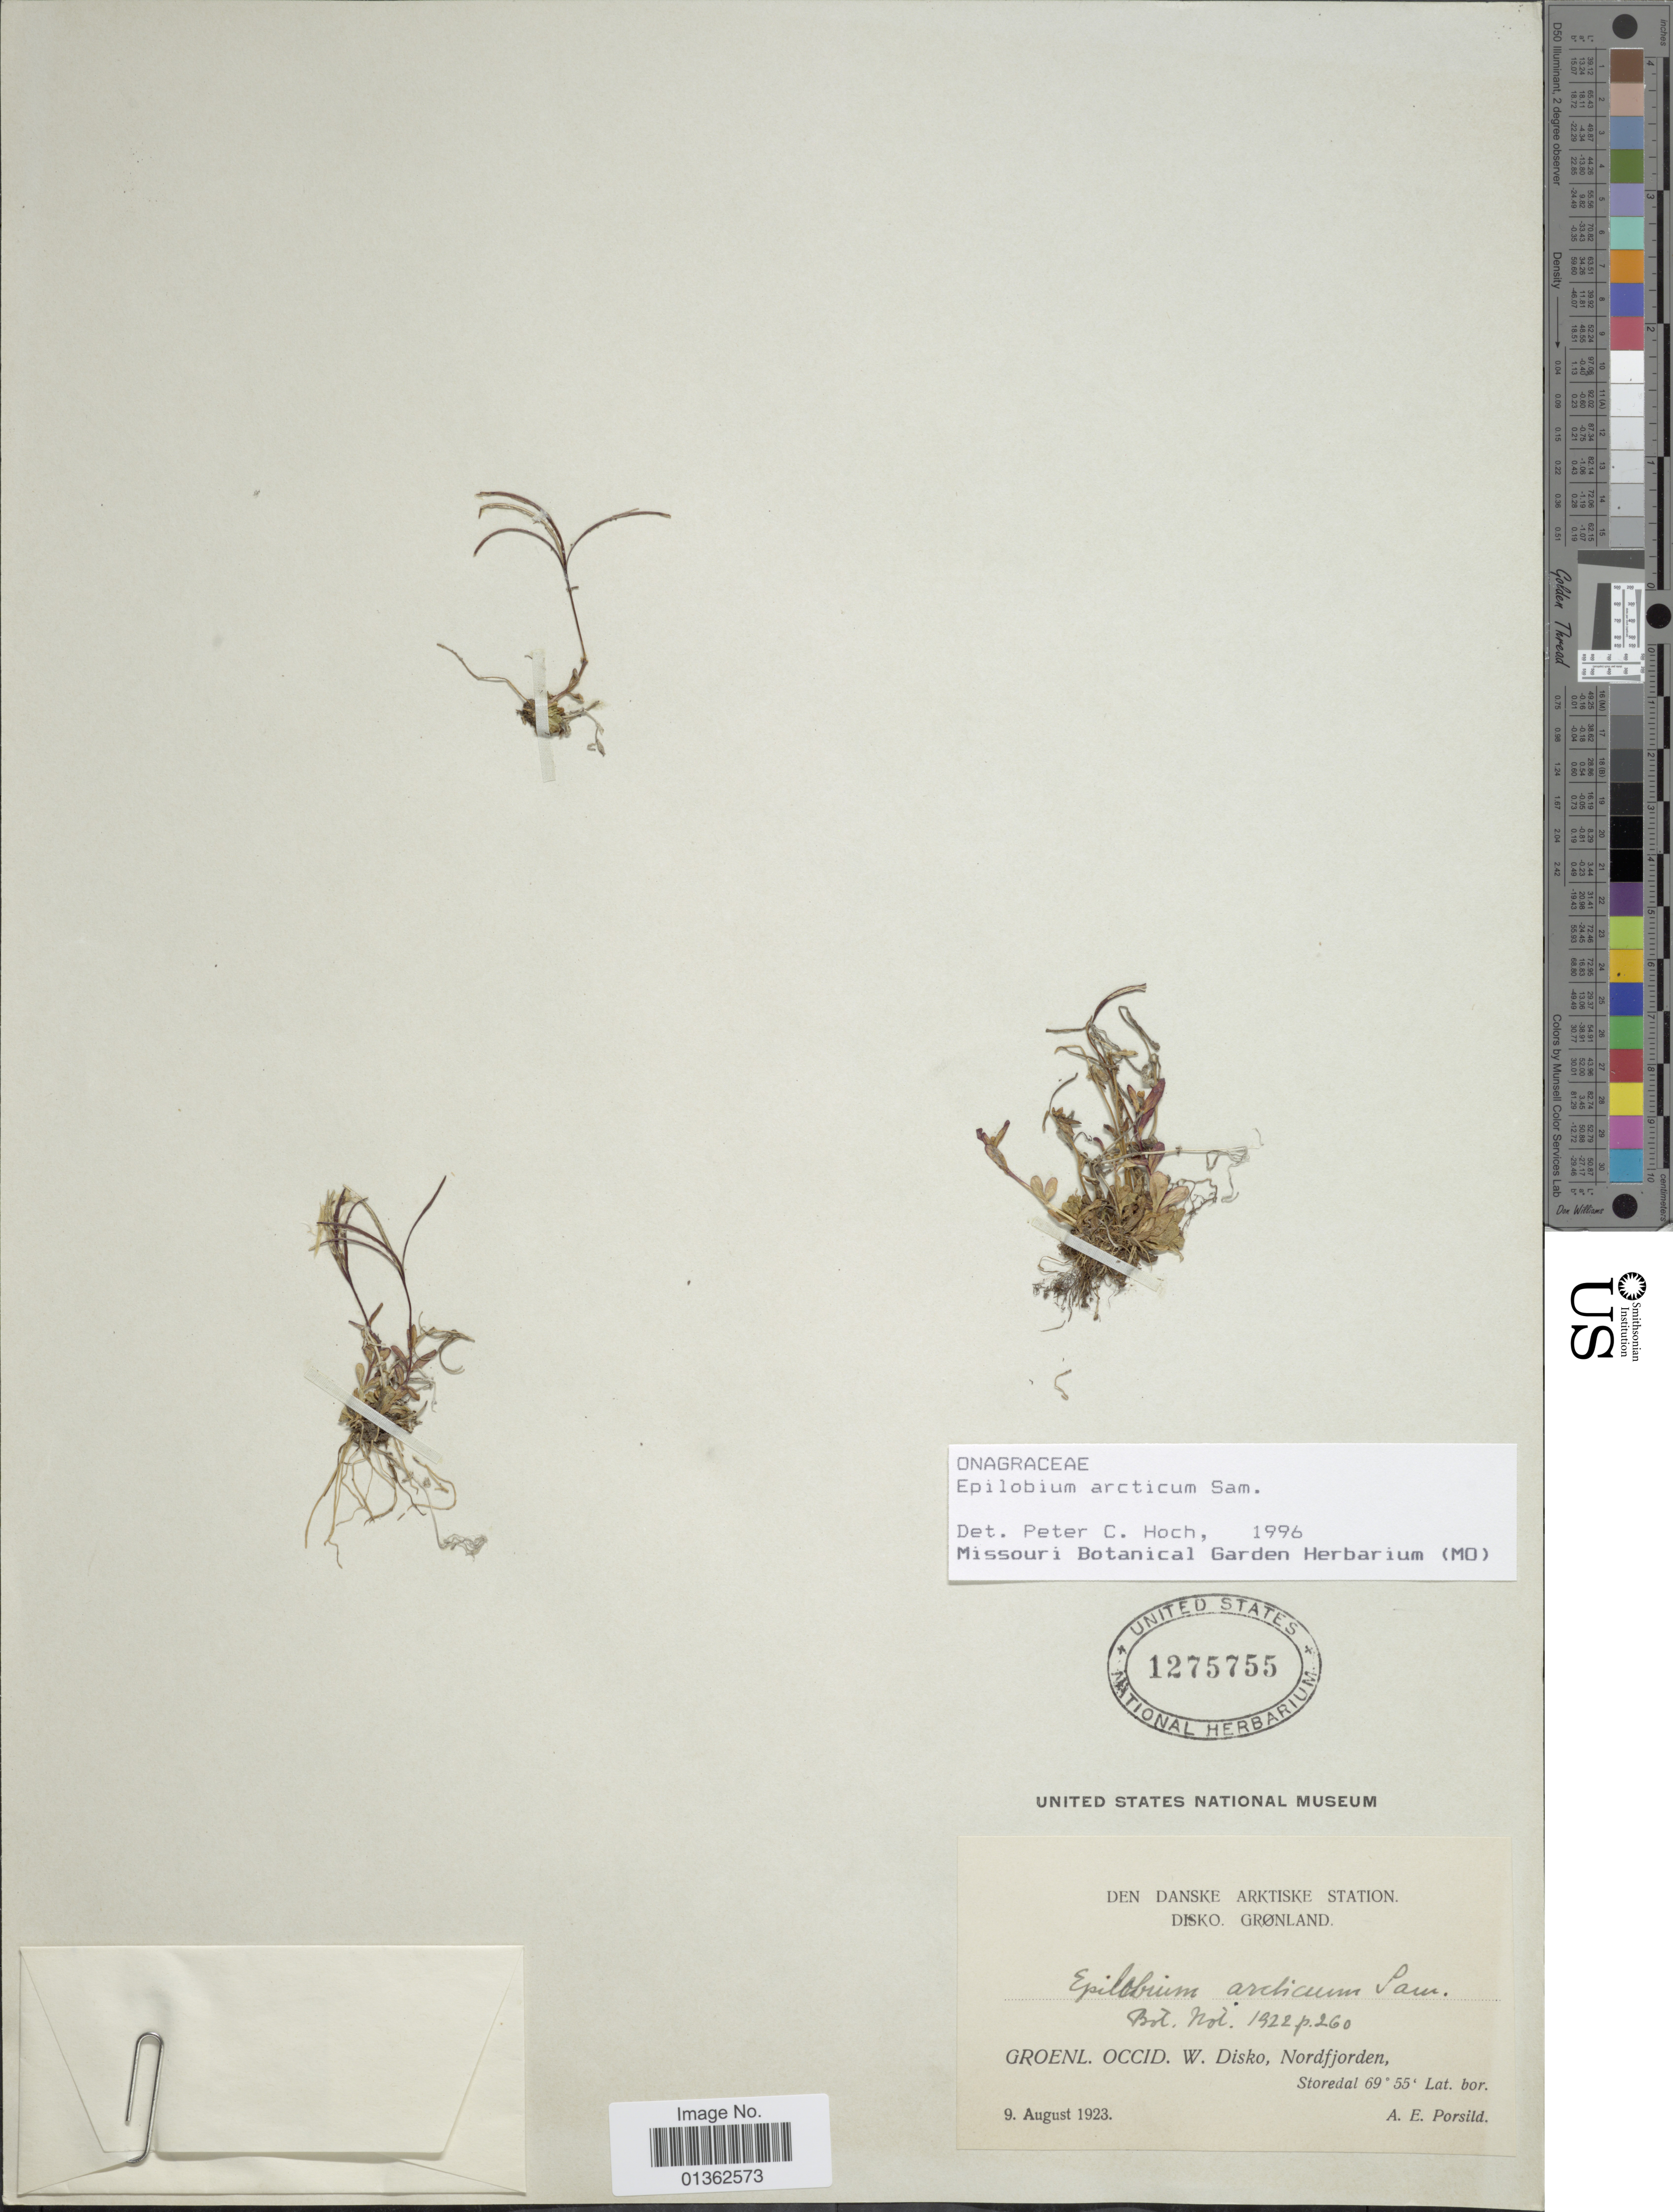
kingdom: Plantae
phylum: Tracheophyta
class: Magnoliopsida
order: Myrtales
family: Onagraceae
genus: Epilobium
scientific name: Epilobium articum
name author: Sam.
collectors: A. E. Porsild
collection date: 1923-08-09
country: Greenland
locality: Den Danske Arktiske Station. Disko. Groenl. Occid. W. Disko, Nordfjorden, Storedal.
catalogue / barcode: US 1275755